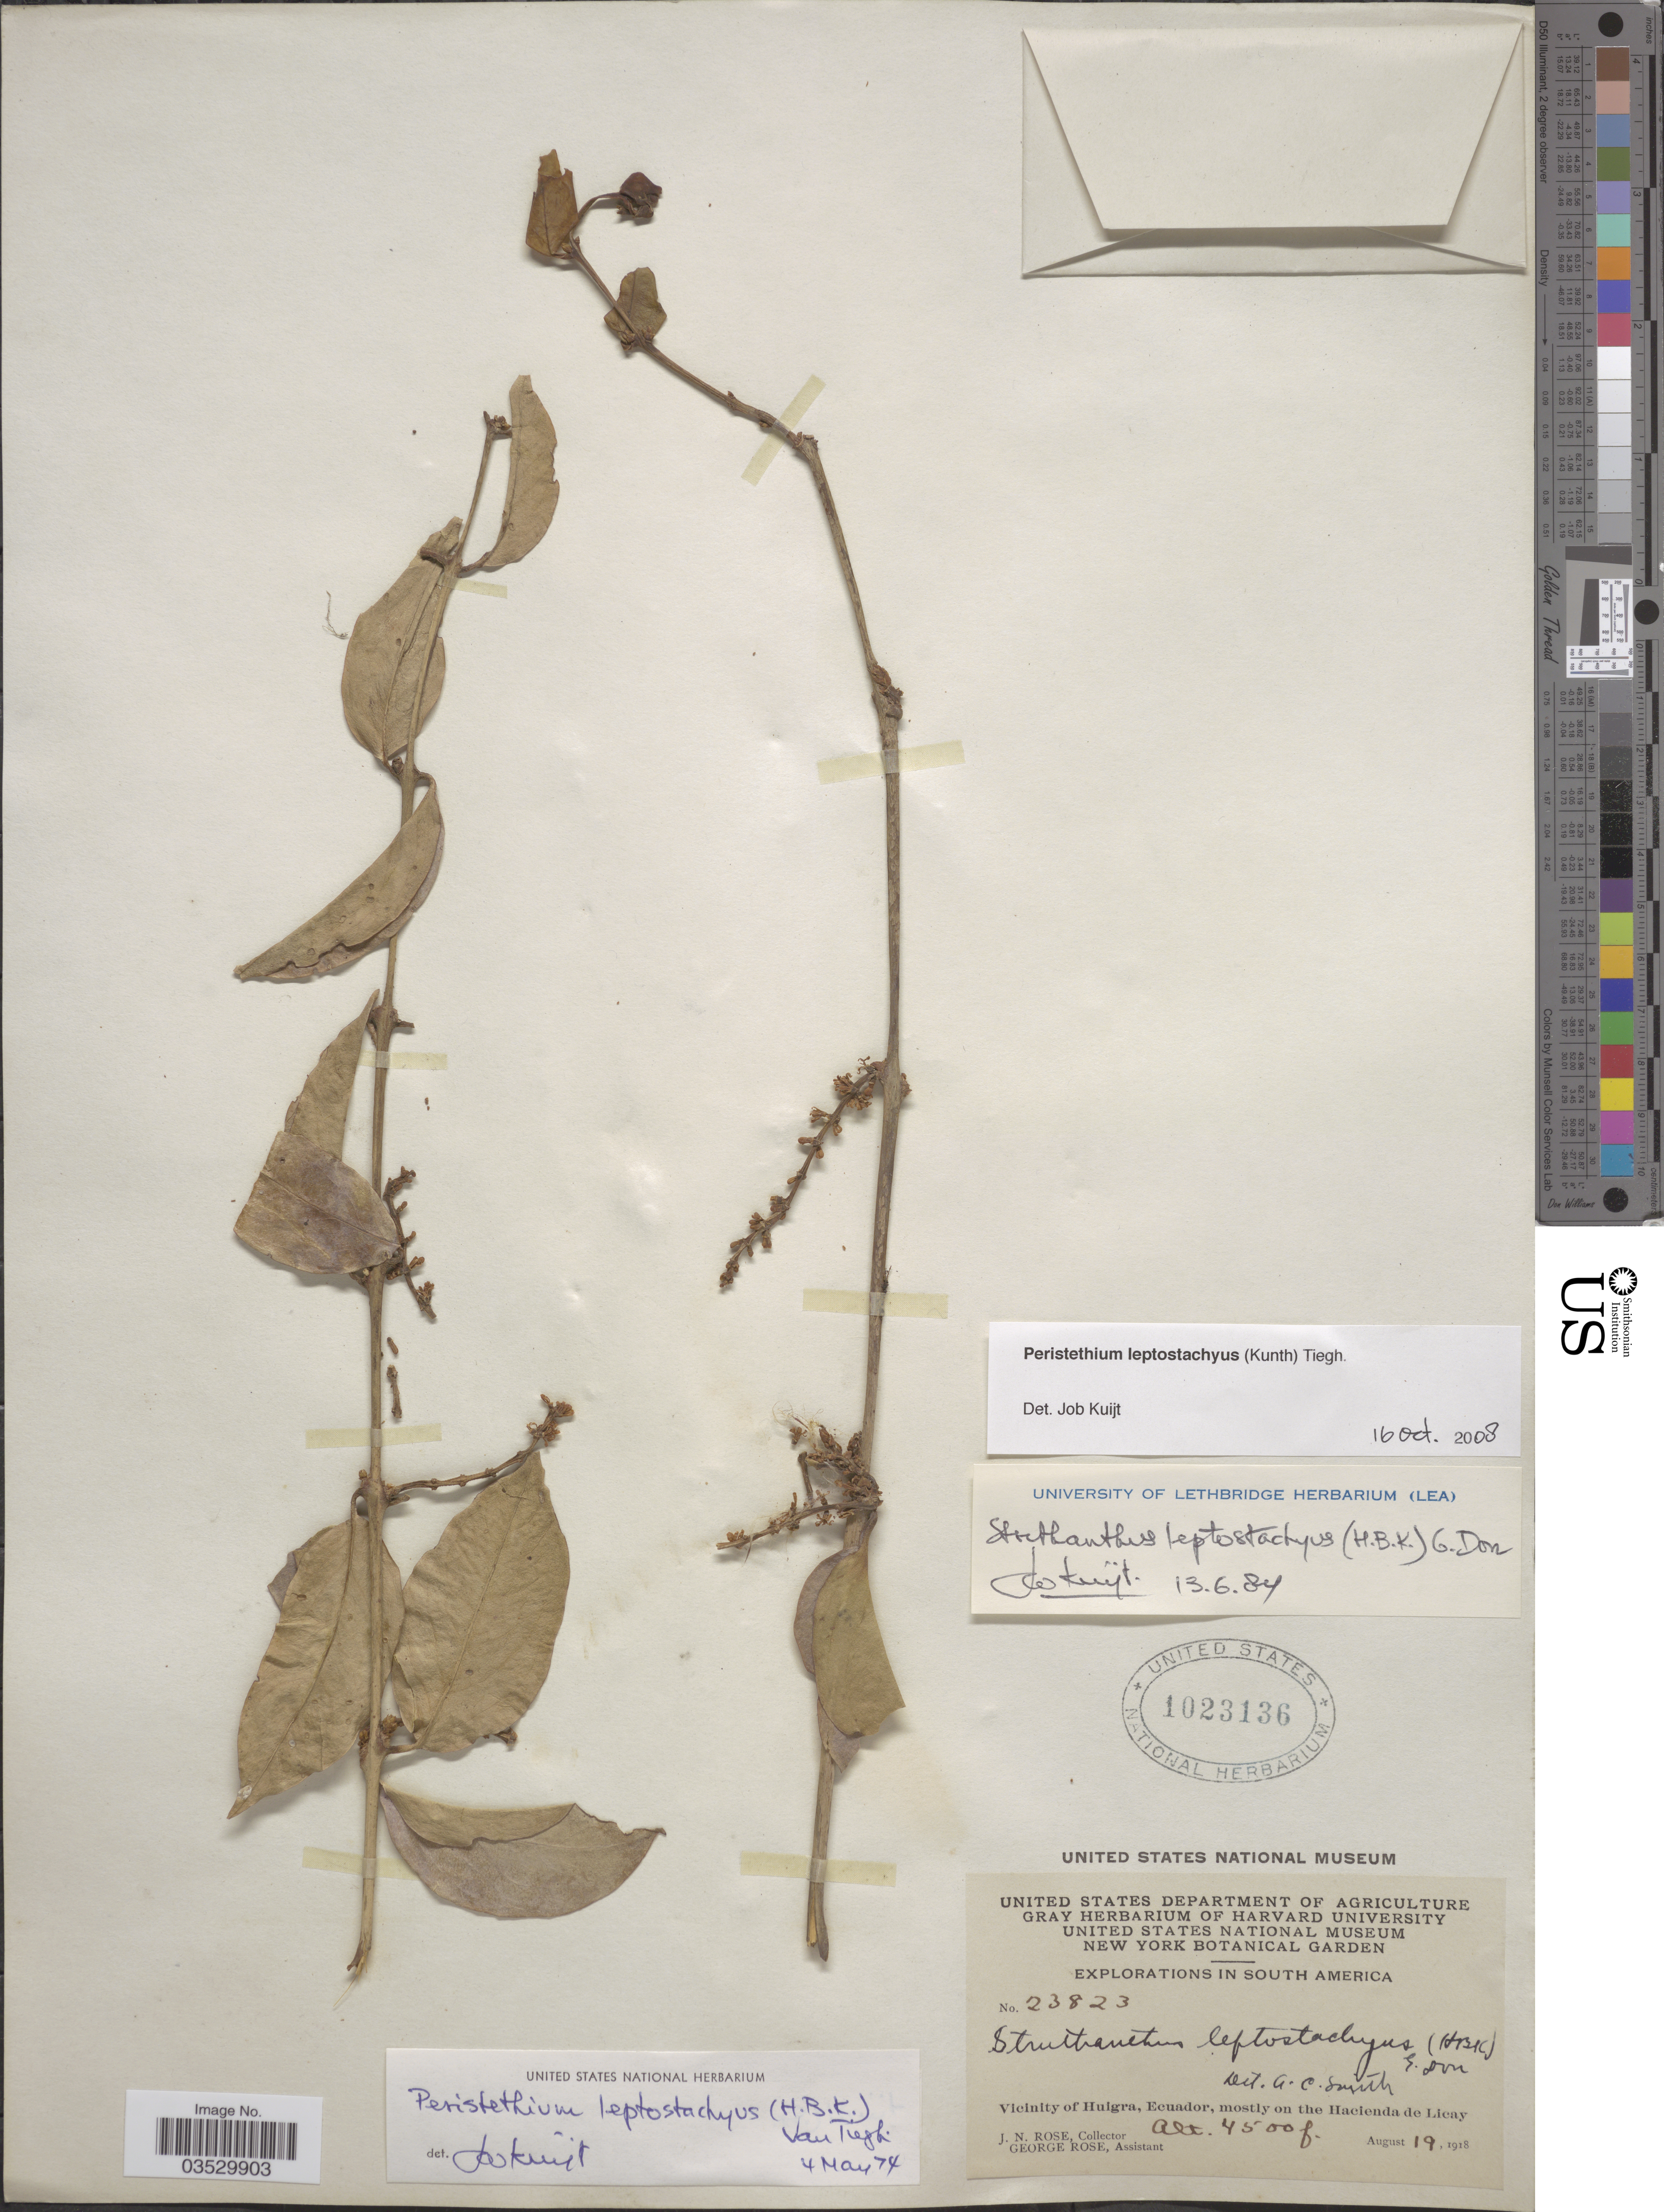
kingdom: Plantae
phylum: Tracheophyta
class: Magnoliopsida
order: Santalales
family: Loranthaceae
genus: Peristethium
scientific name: Peristethium leptostachyum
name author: (Kunth) Tiegh.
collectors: J. N. Rose & G. Rose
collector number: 23823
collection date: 1918-08-19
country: Ecuador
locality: Vicinity of Huigra, mostly on the Hacienda de Licay.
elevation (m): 1372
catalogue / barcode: US 1023136